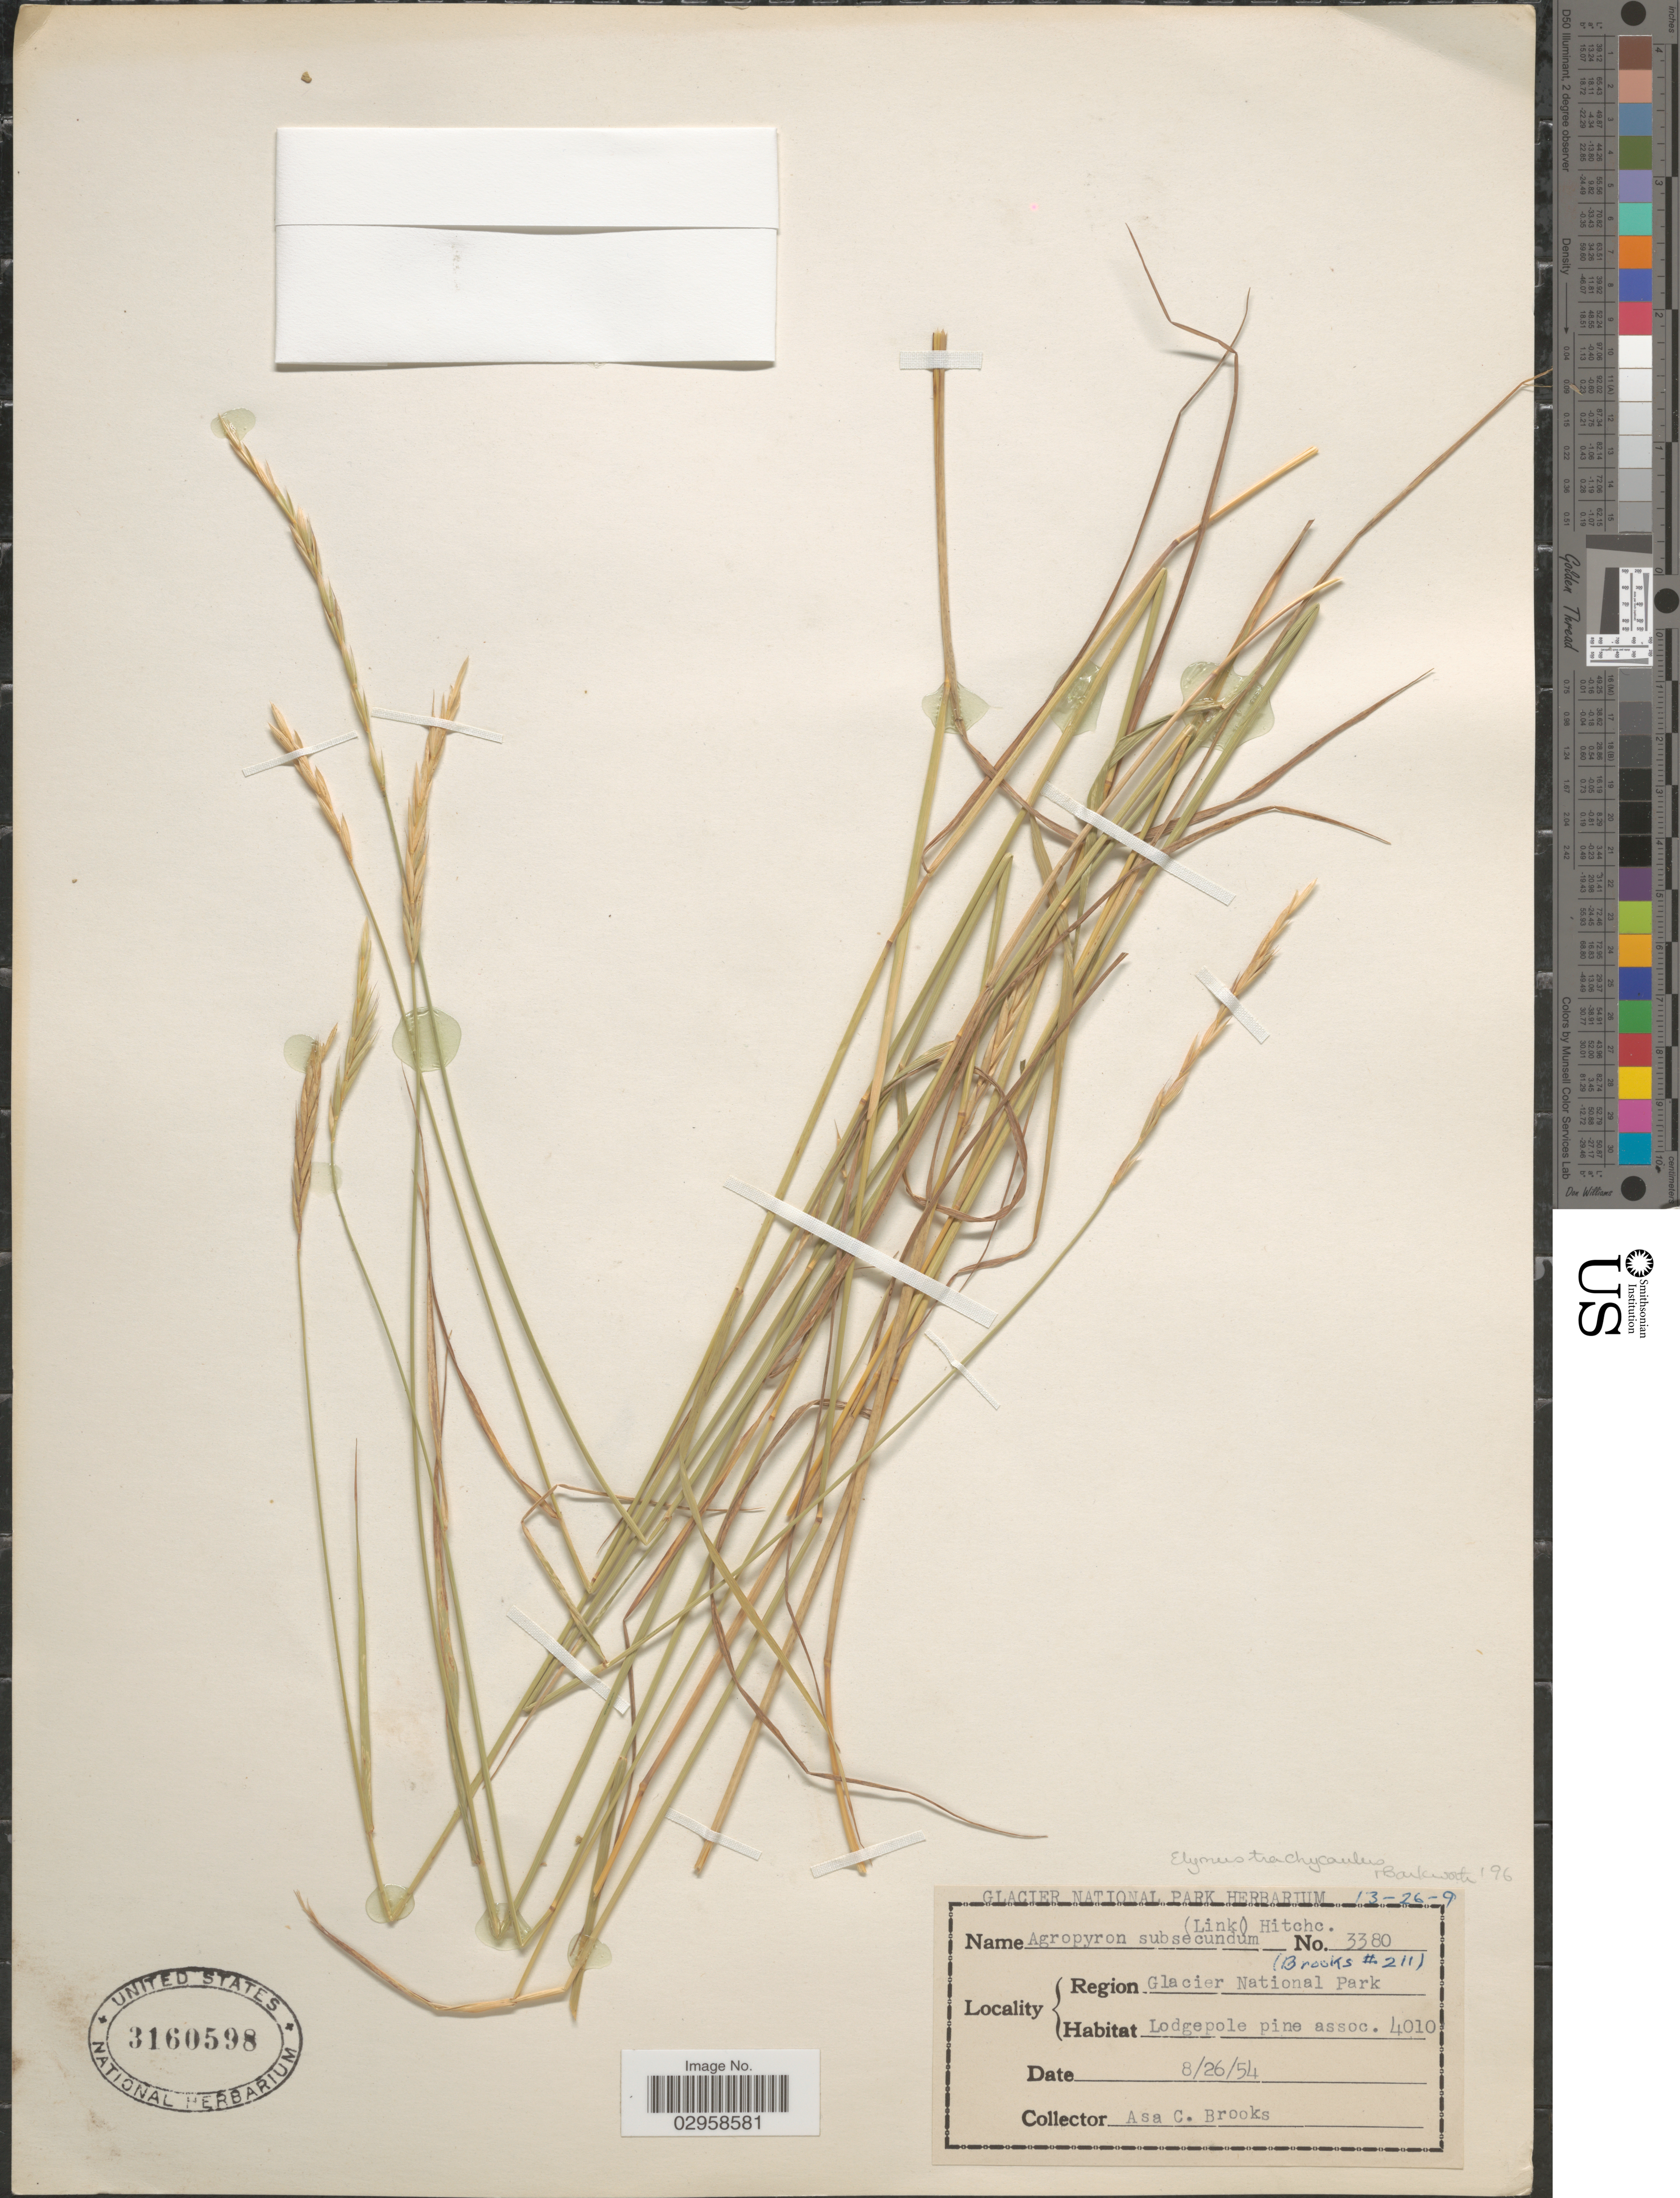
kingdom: Plantae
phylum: Tracheophyta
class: Liliopsida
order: Poales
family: Poaceae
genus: Elymus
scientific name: Elymus trachycaulus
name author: (Link) Gould ex Shinners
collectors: A. Brooks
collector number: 3380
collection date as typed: Transcribed d/m/y: 26/8/54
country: United States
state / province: Montana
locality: Region Glacier National Park.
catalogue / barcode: US 3160598